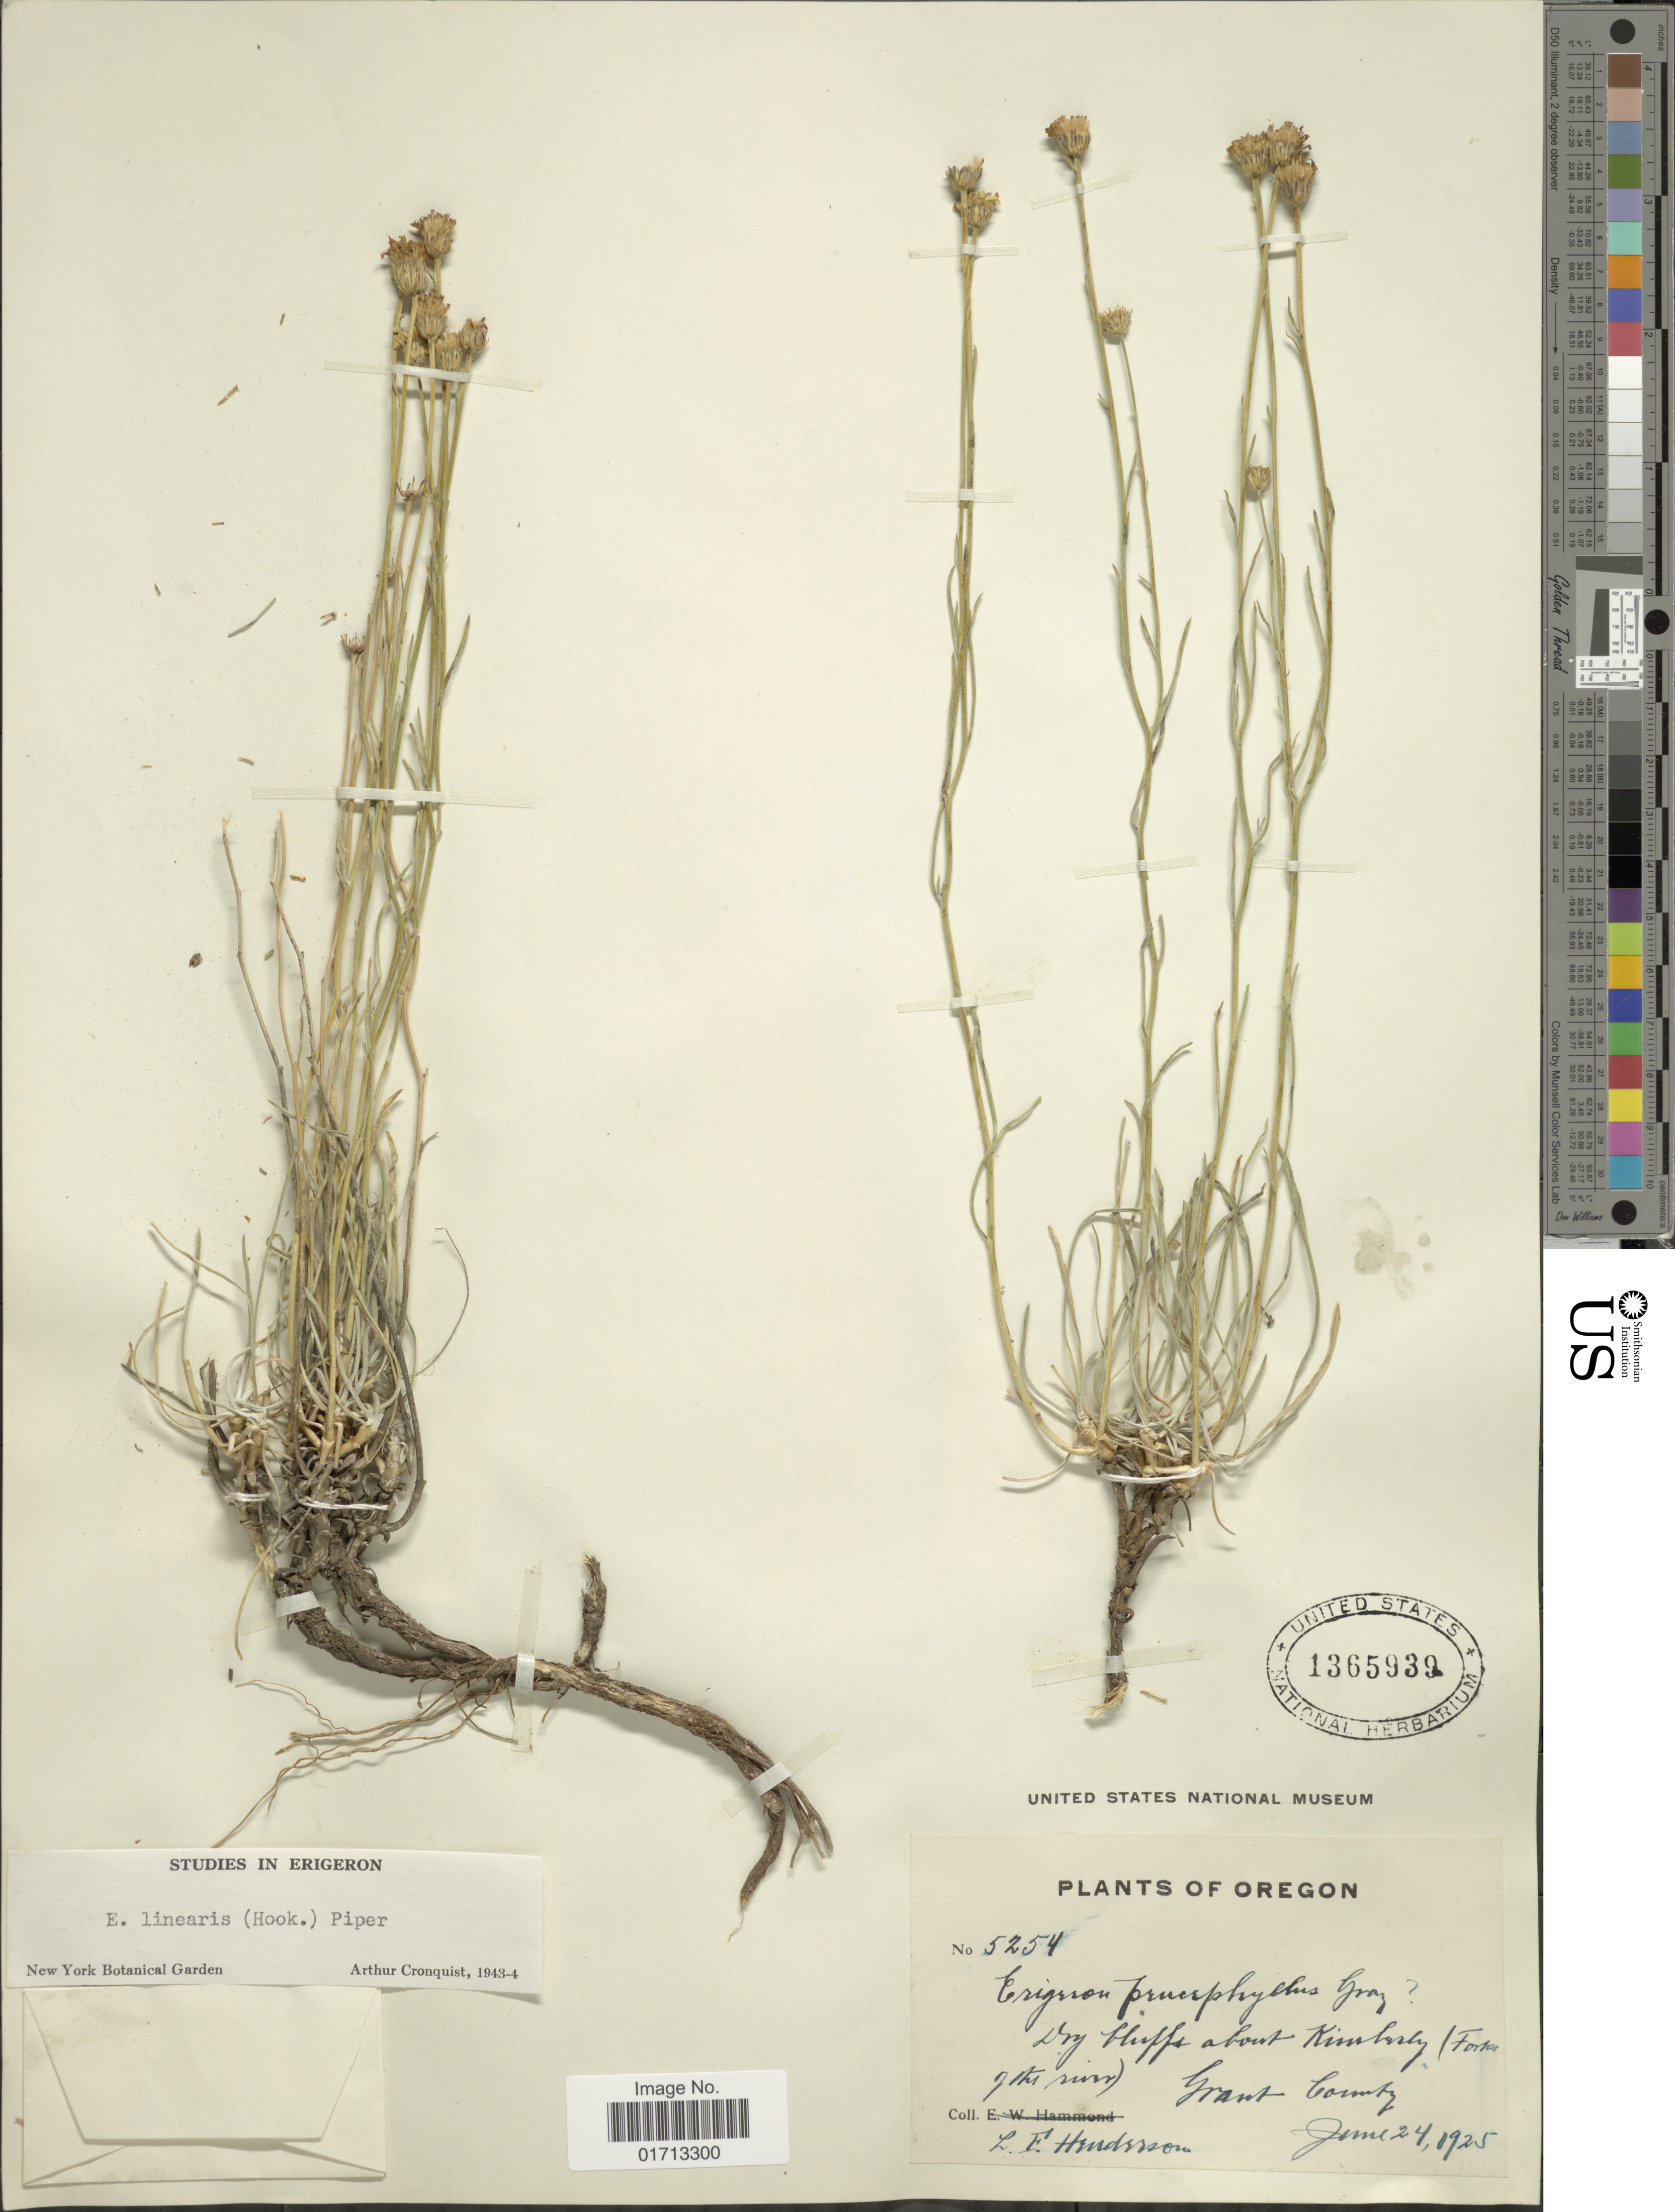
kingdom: Plantae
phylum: Tracheophyta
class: Magnoliopsida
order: Asterales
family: Asteraceae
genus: Erigeron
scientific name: Erigeron linearis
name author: (Hook.) Piper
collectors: L. Henderson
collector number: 5254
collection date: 1925-06-24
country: United States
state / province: Oregon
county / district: Grant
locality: About Kimberley (Forks of the river). Grant County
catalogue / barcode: US 1365939